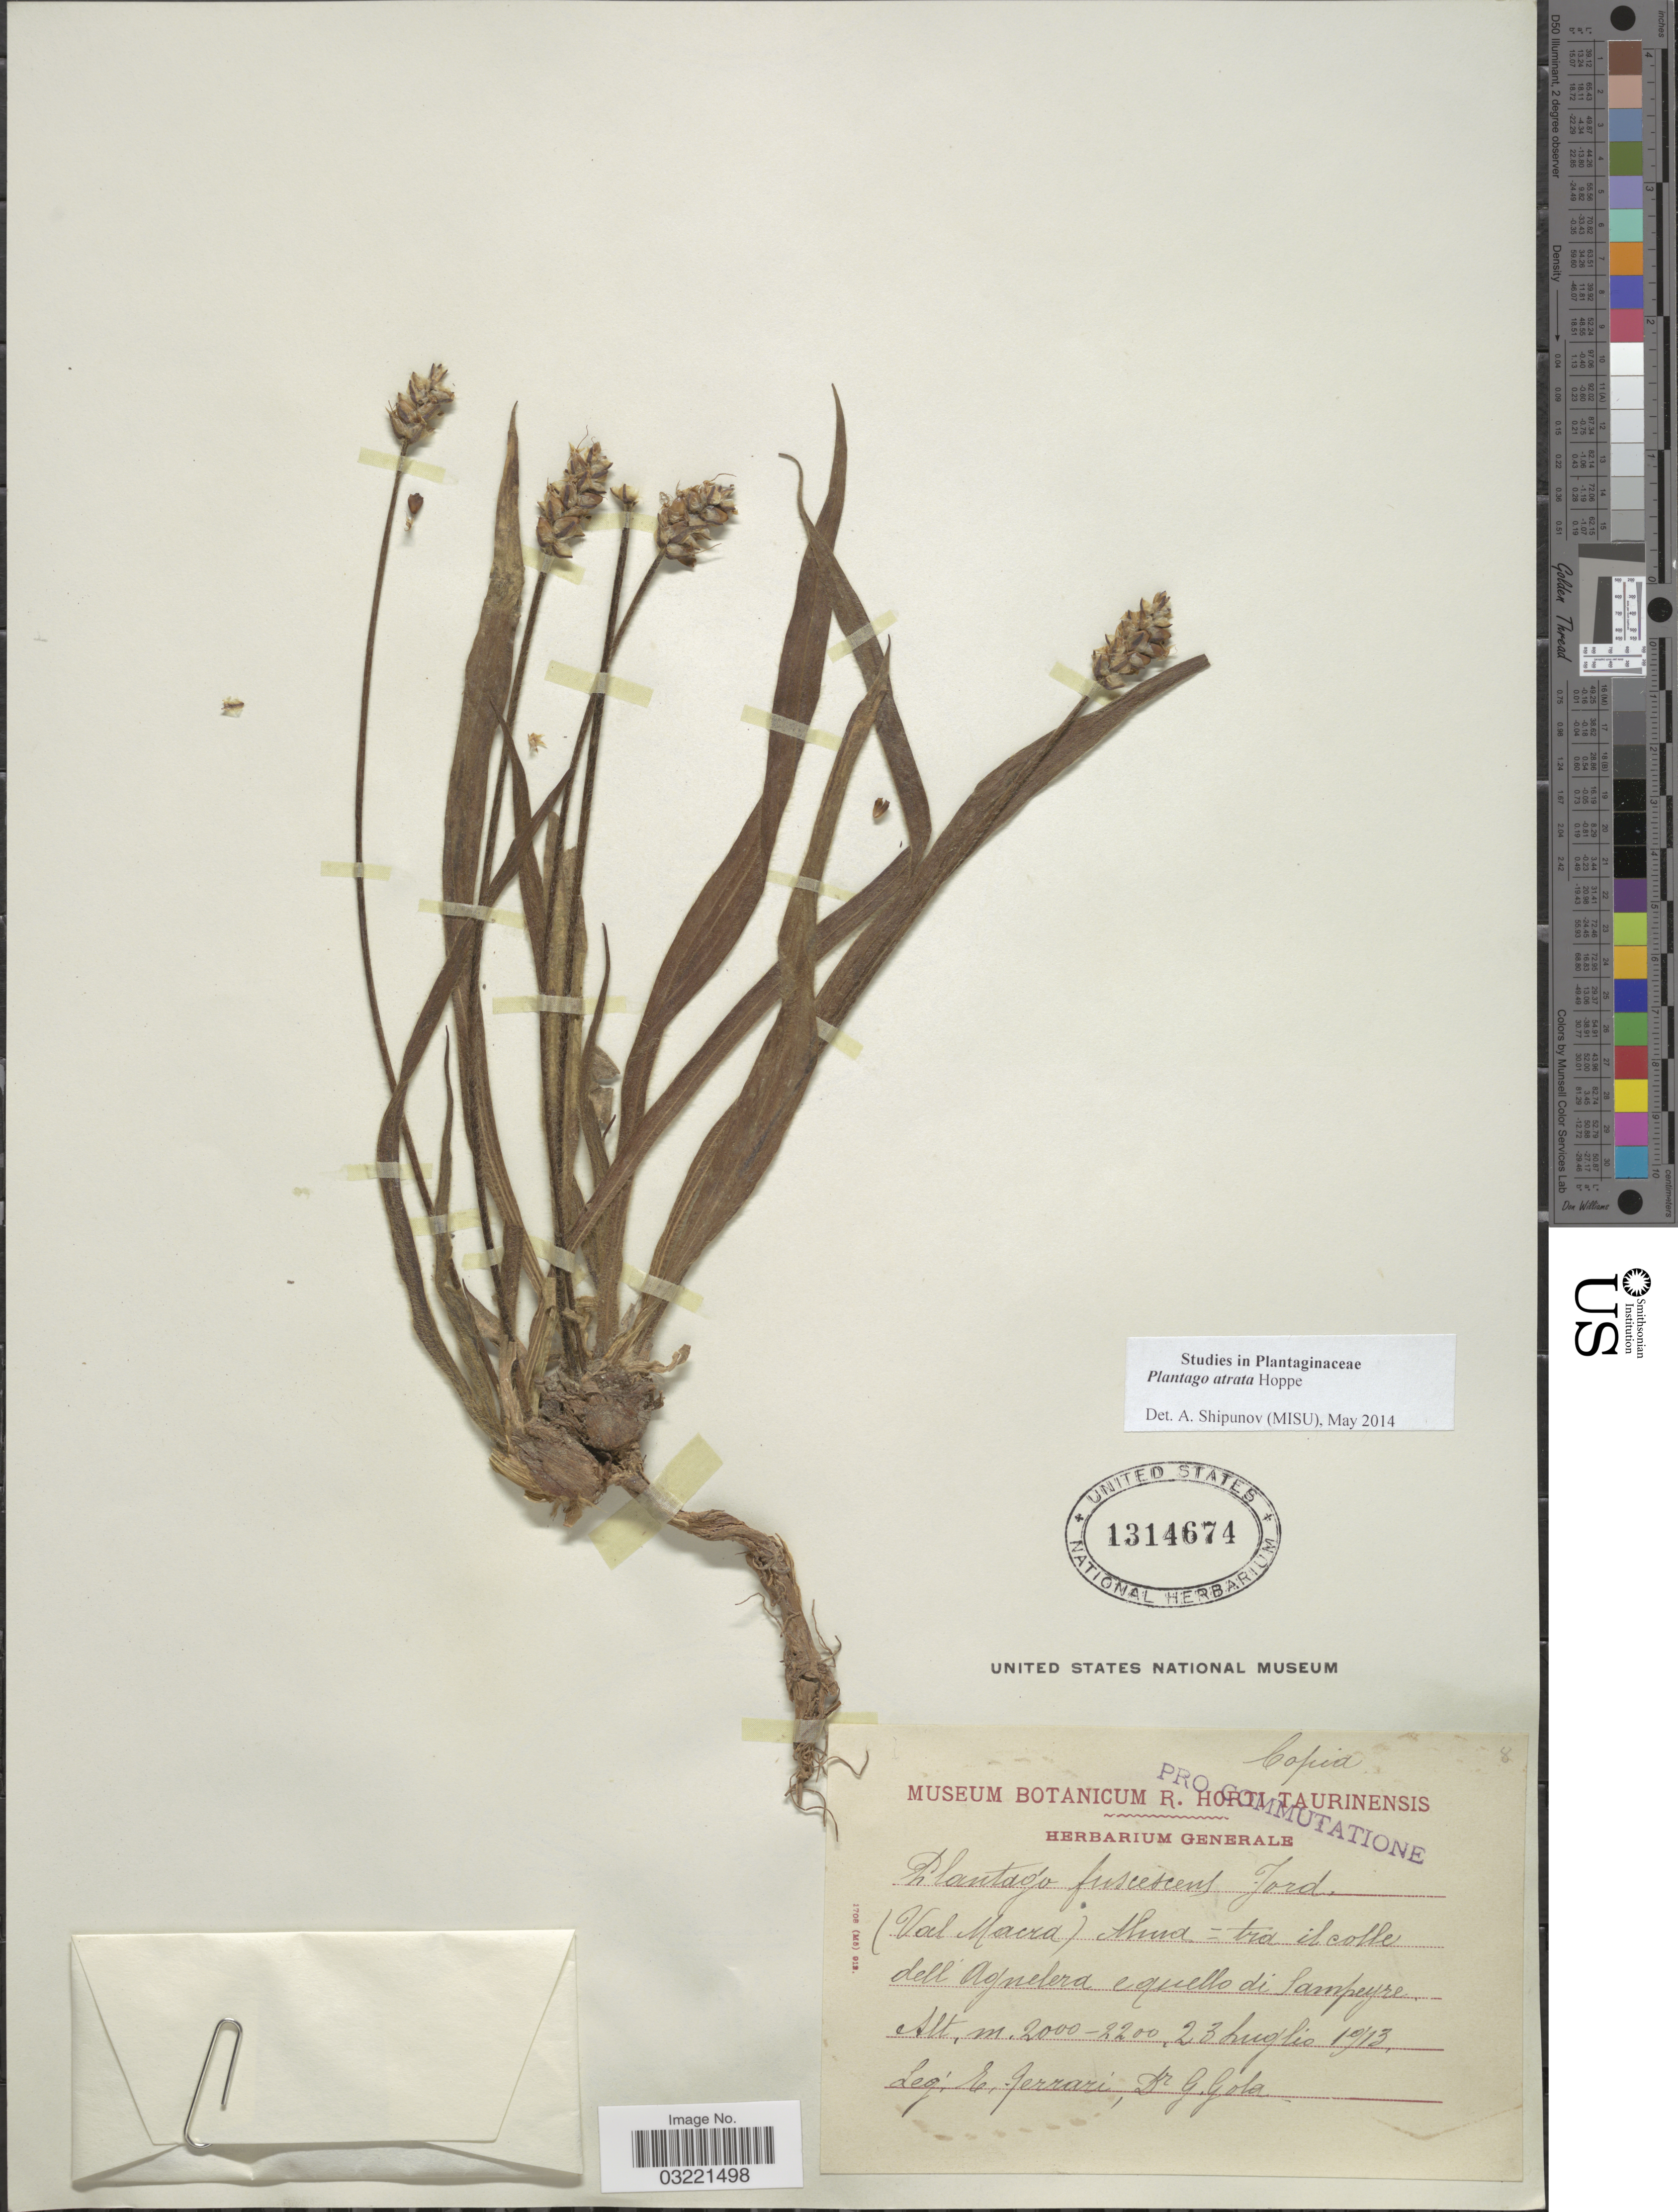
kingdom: Plantae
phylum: Tracheophyta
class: Magnoliopsida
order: Lamiales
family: Plantaginaceae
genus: Plantago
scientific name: Plantago atrata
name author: Hoppe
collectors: E. Gerrari & G. Gola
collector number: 8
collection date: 1913-07-23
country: Italy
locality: (Val Macra) Alma=tra il colle dell Agnelera equello di Sampeyre.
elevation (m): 2000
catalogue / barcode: US 1314674